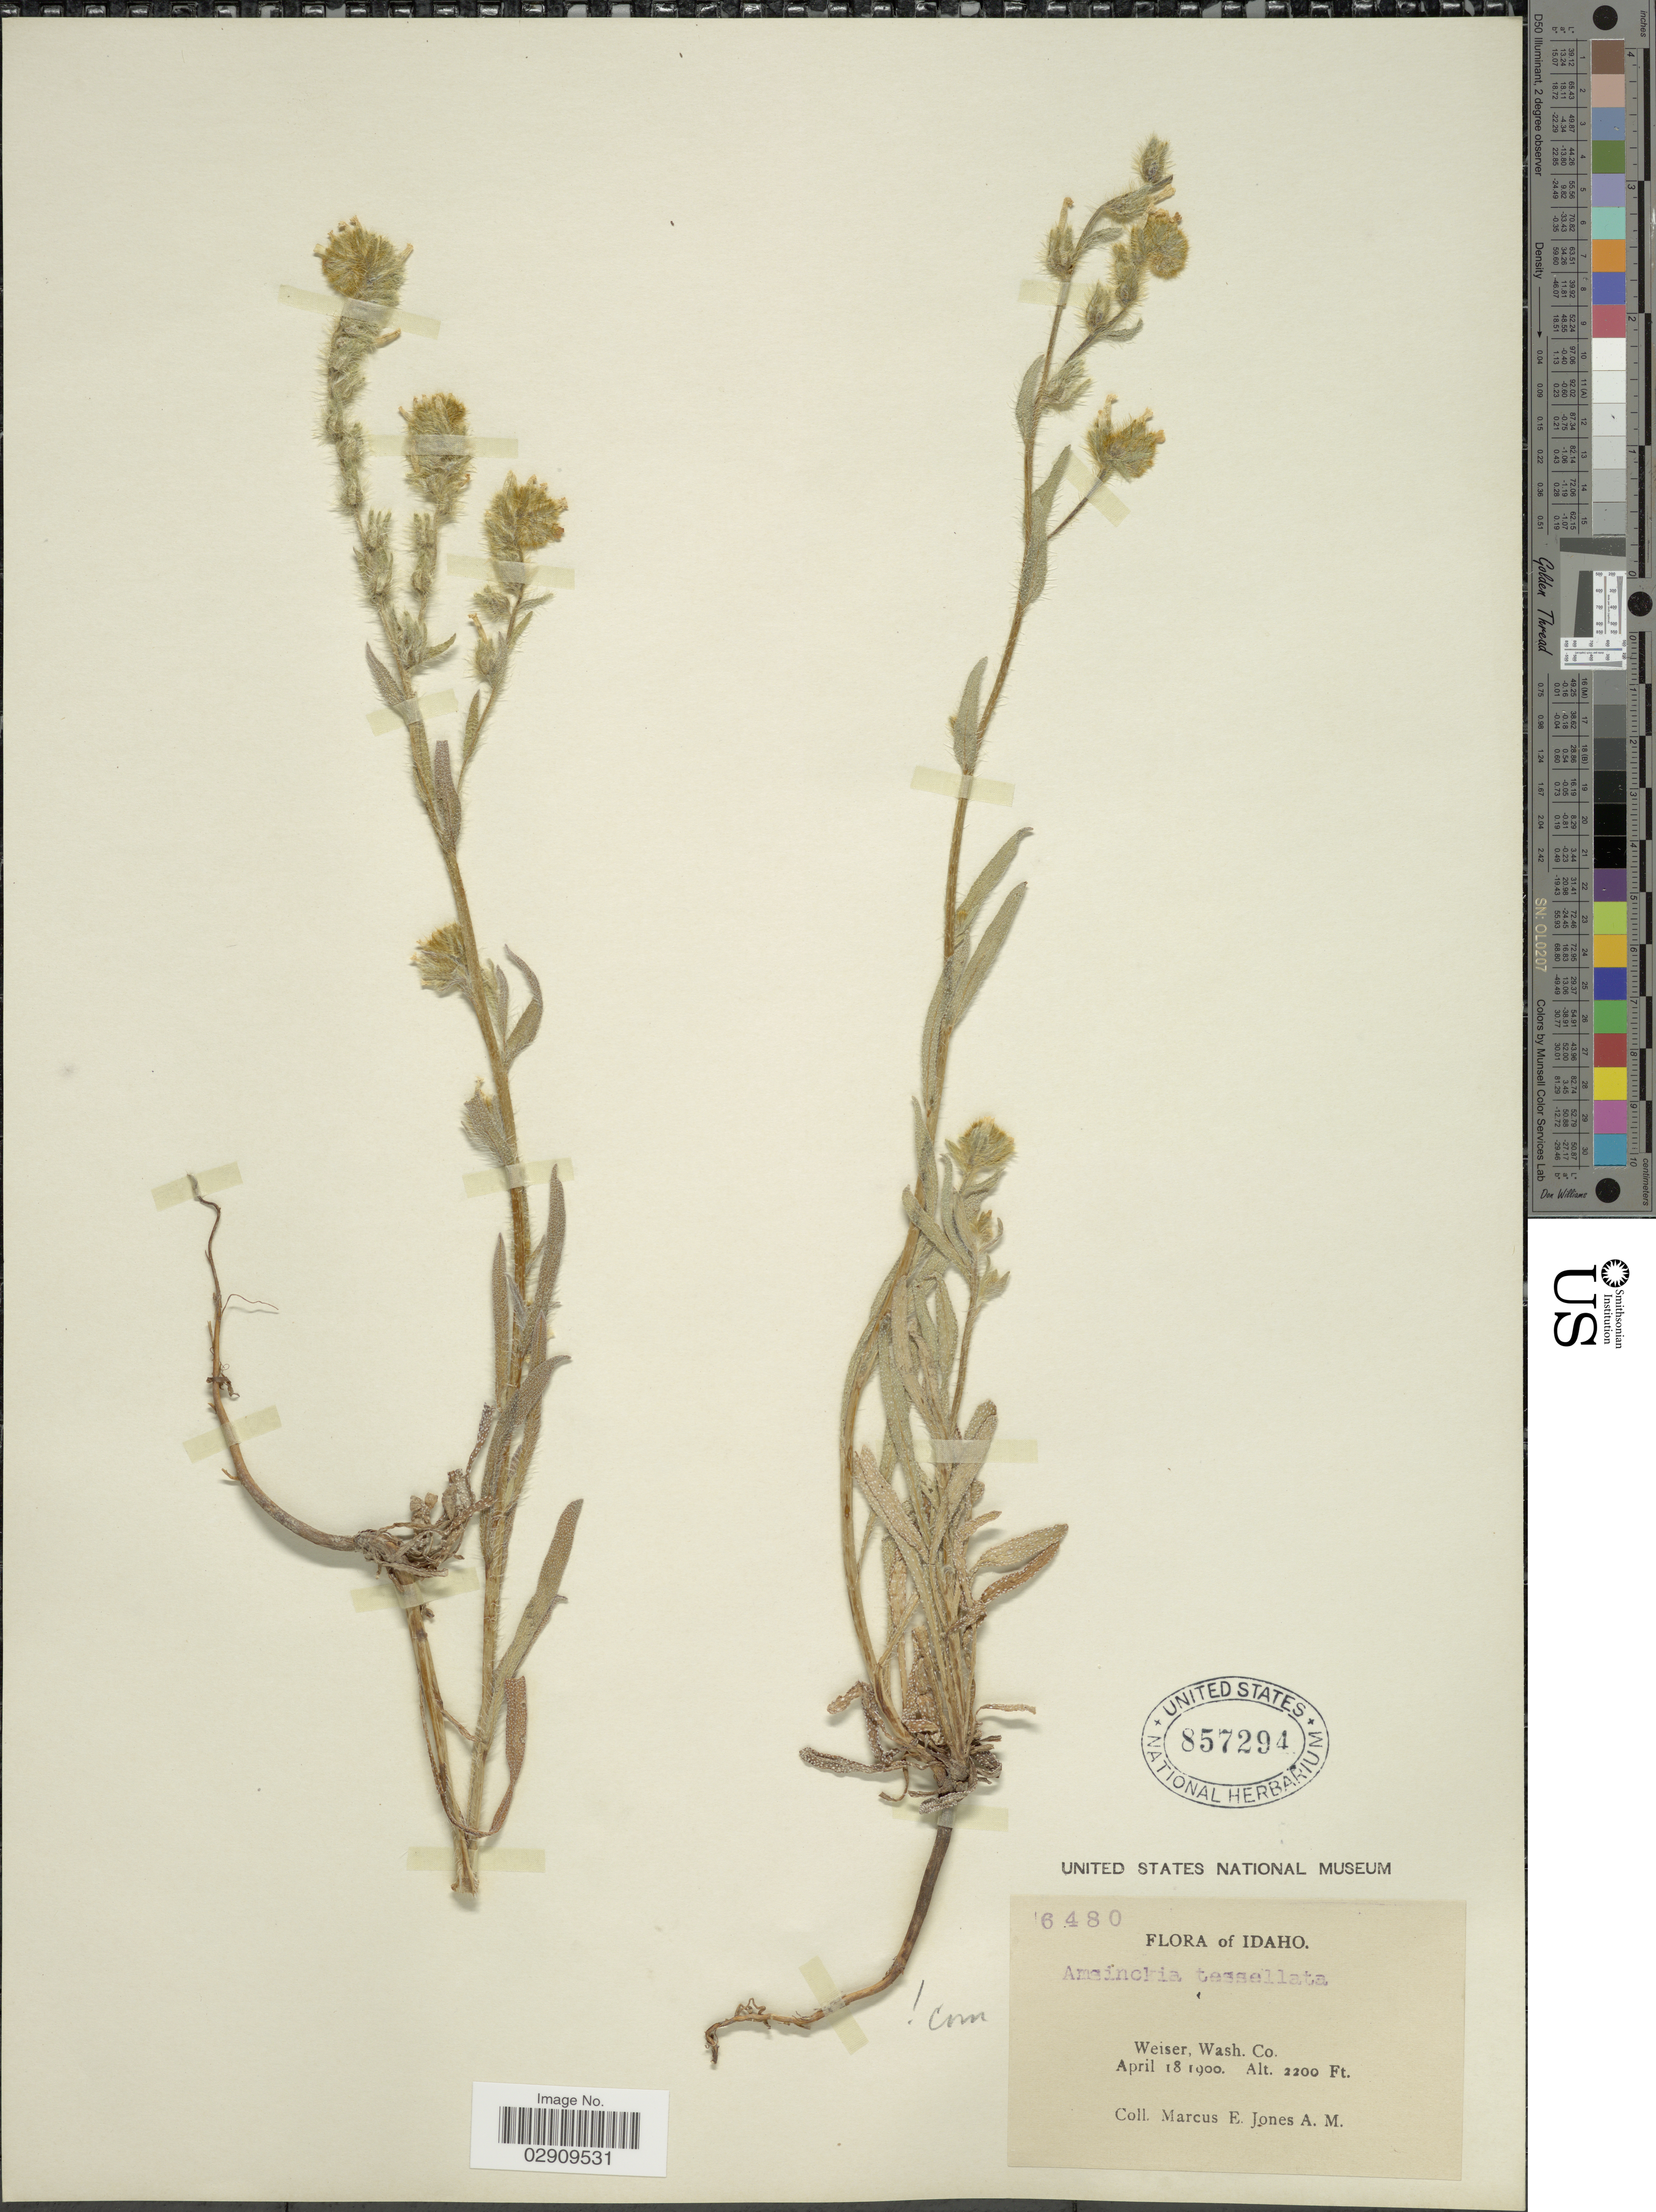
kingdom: Plantae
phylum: Tracheophyta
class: Magnoliopsida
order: Boraginales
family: Boraginaceae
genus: Amsinckia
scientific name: Amsinckia tessellata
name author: A. Gray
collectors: M. E. Jones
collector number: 6480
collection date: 1900-04-18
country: United States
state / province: Idaho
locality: Weiser, Wash. Co.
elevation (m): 671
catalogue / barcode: US 857294